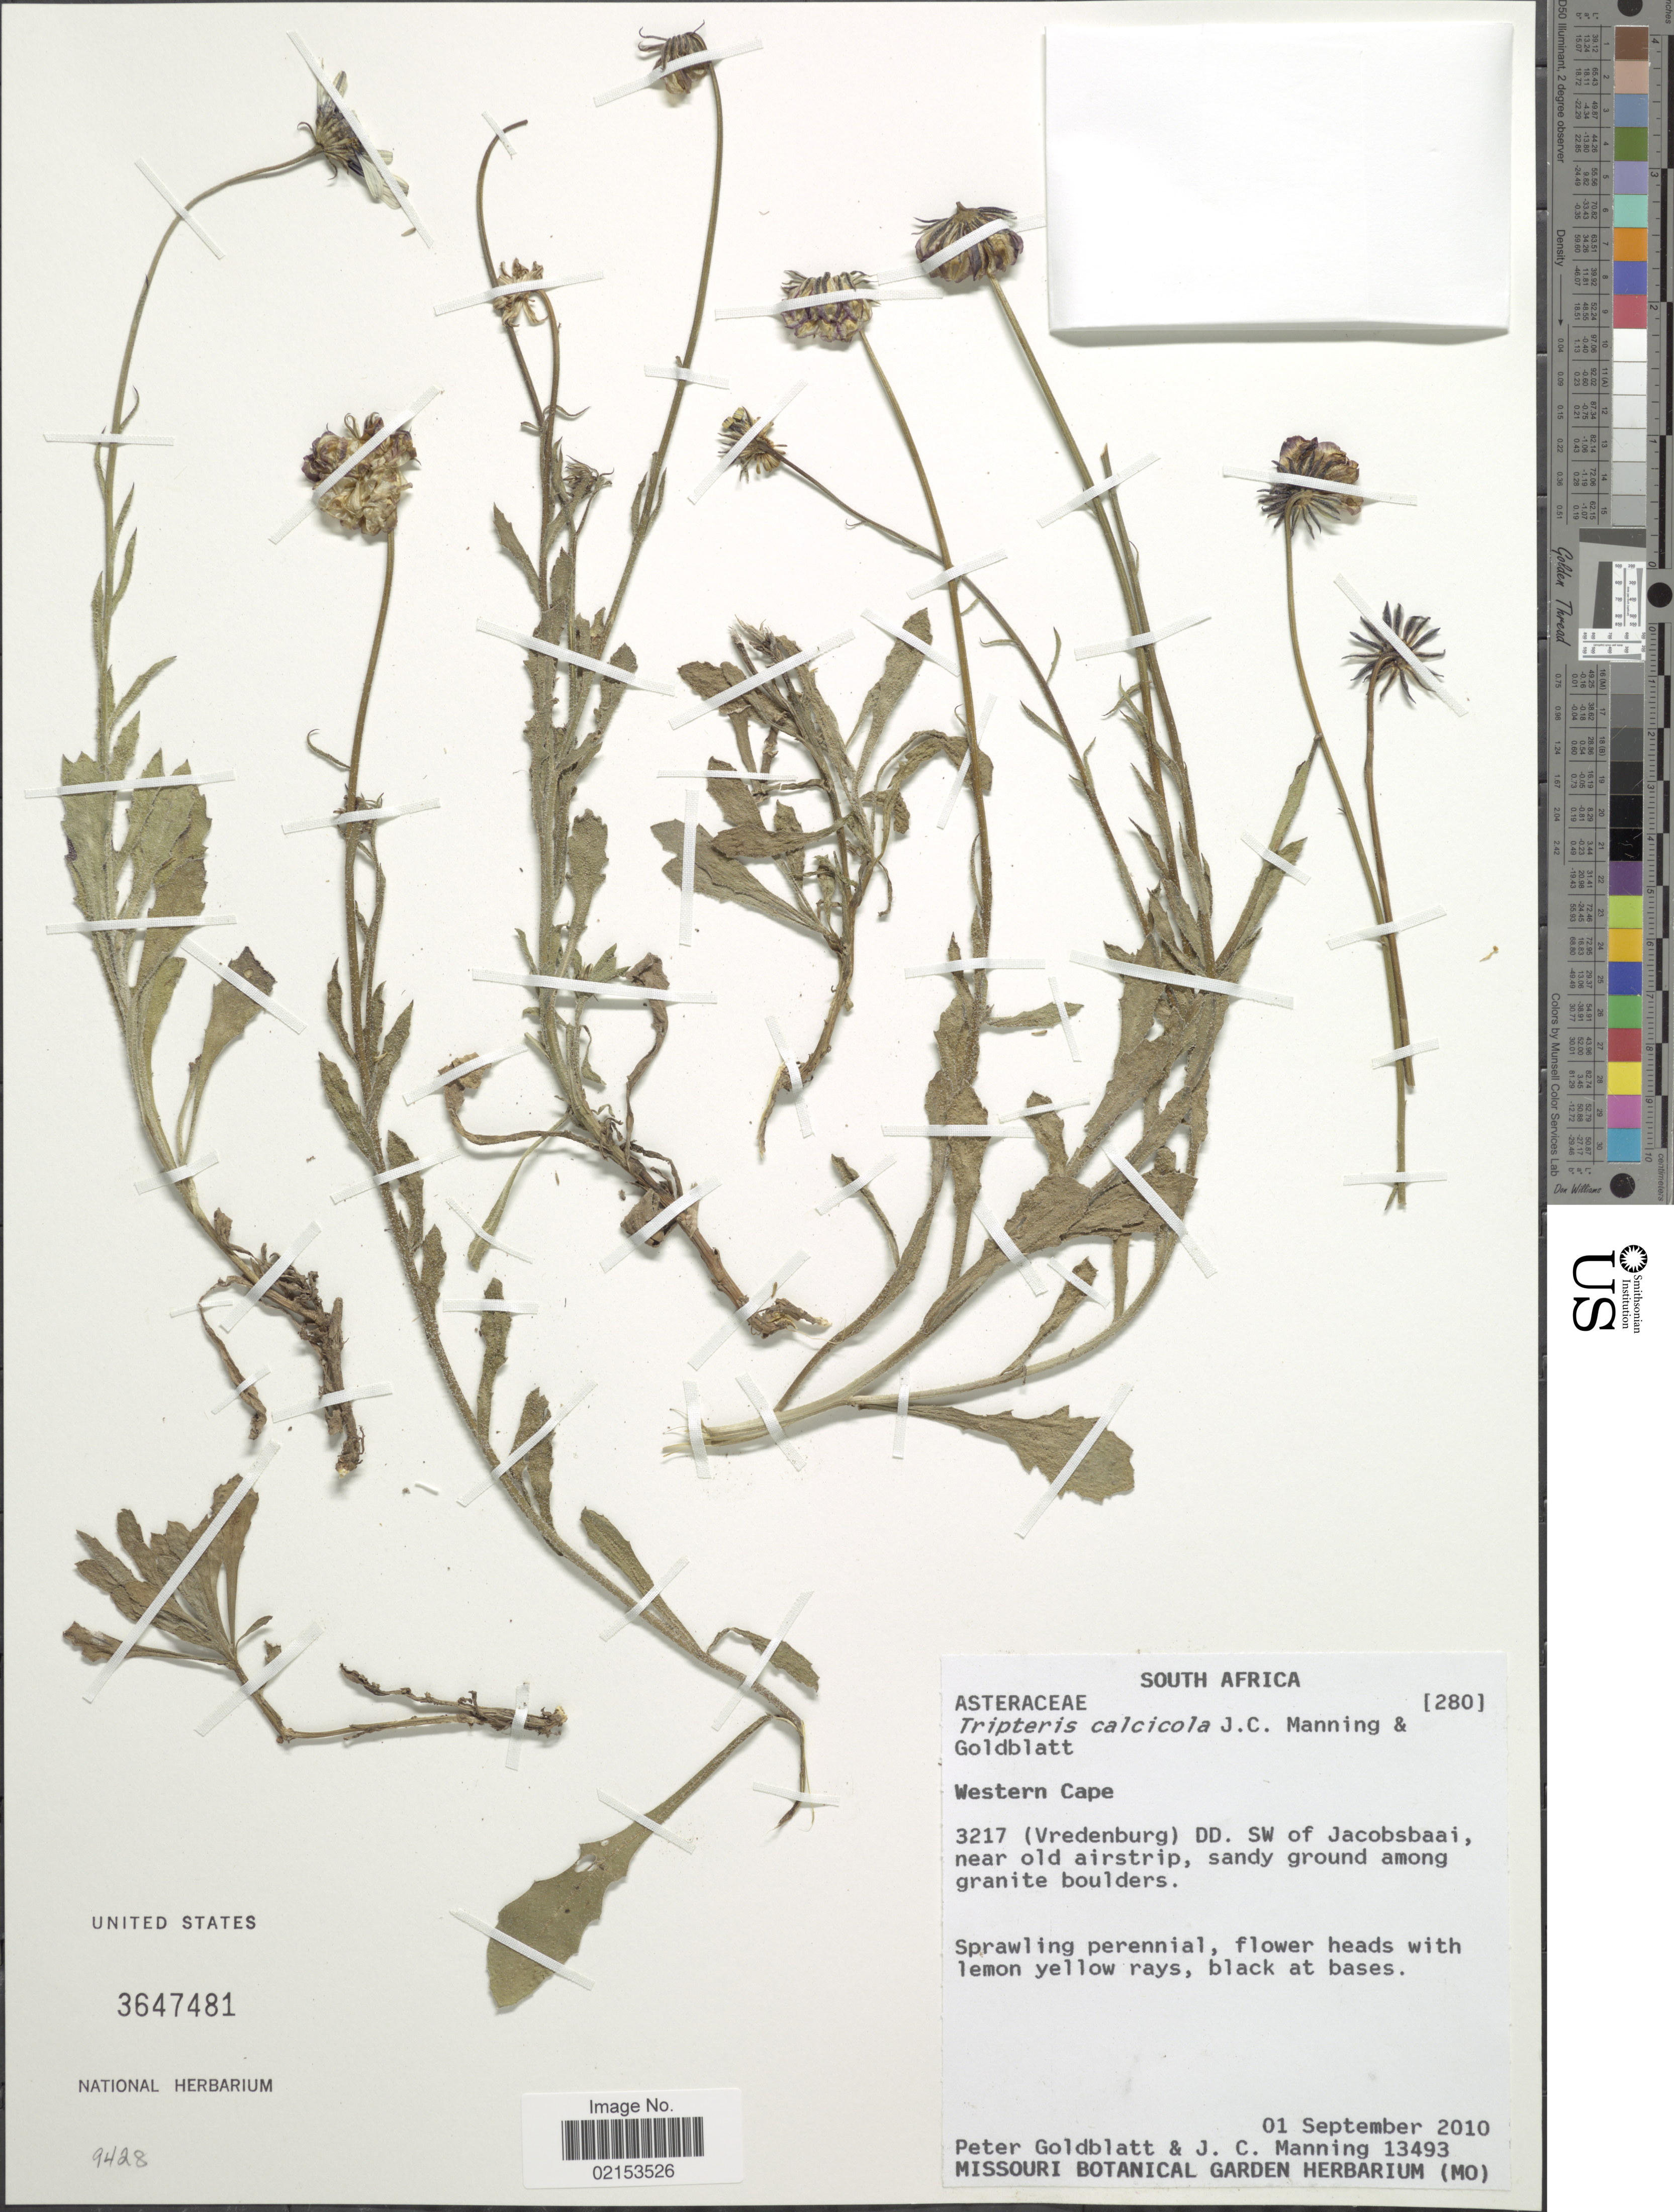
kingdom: Plantae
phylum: Tracheophyta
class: Magnoliopsida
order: Asterales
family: Asteraceae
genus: Tripteris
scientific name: Tripteris calicola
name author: J.C. Manning & Goldblatt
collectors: P. Goldblatt & J. C. Manning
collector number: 13493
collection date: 2010-09-01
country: South Africa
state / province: Western Cape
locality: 3217 (Vredenburg) DD. SW of Jacobsbaai, near old airstrip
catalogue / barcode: US 3647481